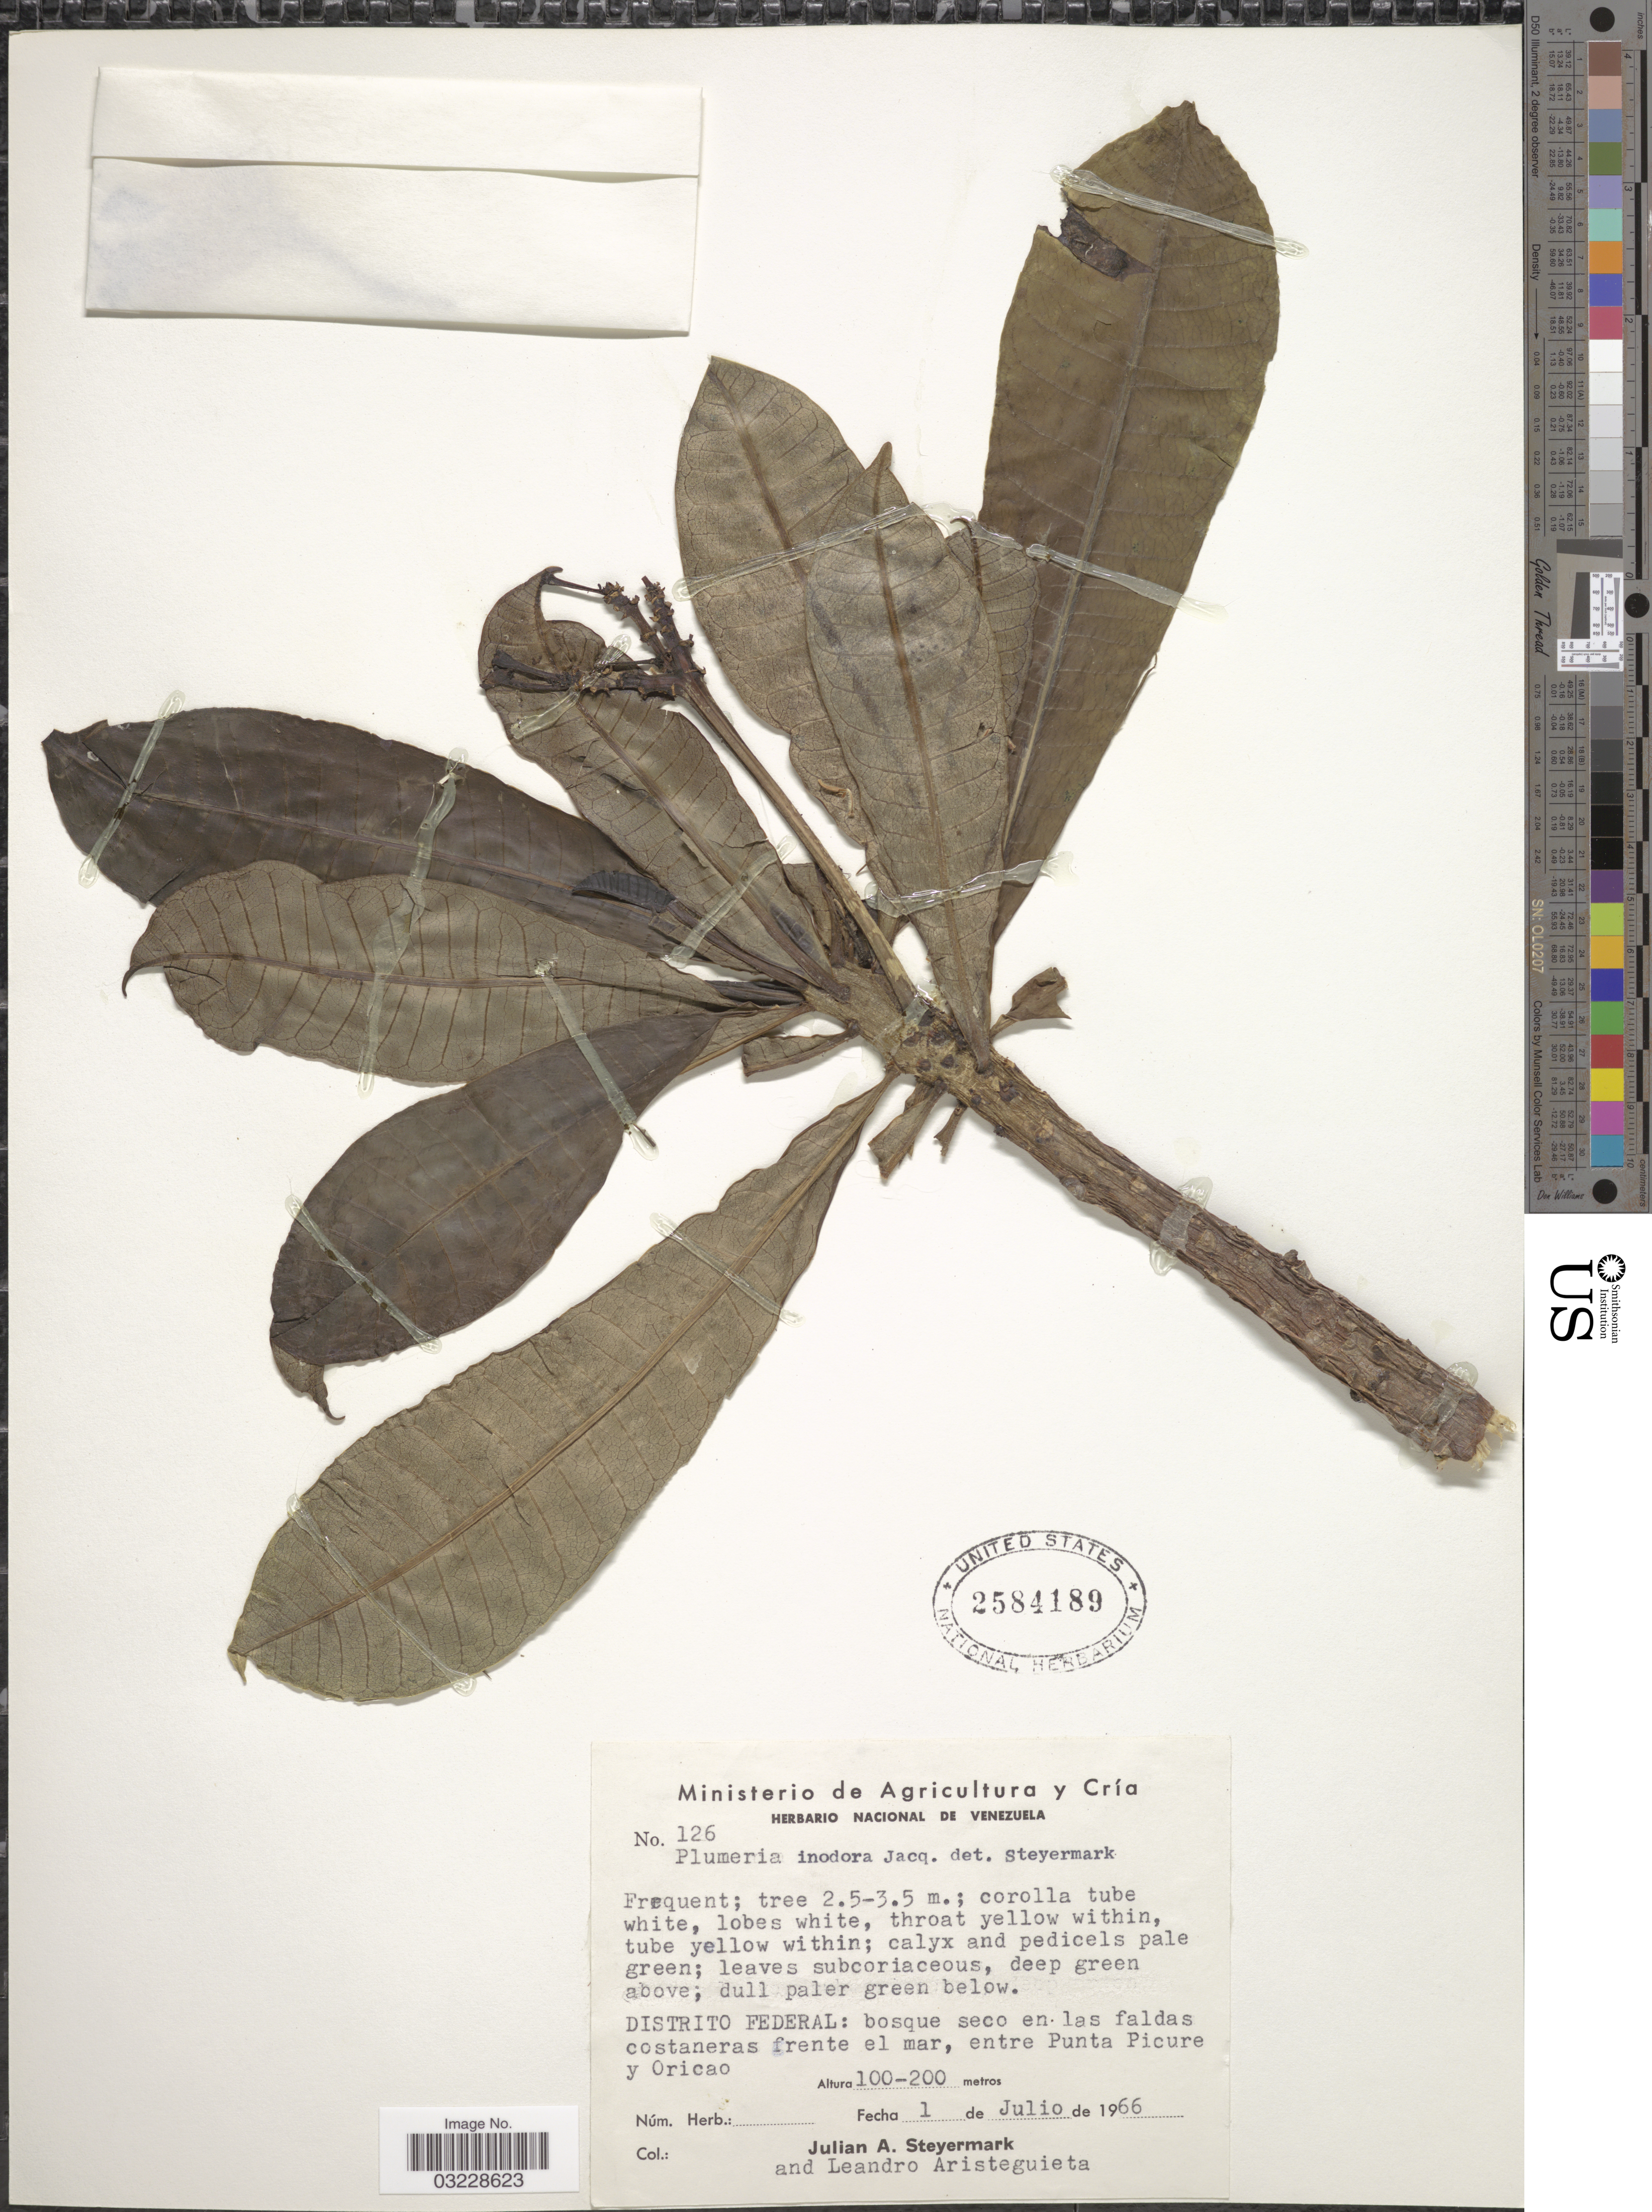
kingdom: Plantae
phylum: Tracheophyta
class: Magnoliopsida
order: Gentianales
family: Apocynaceae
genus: Plumeria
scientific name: Plumeria inodora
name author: Jacq.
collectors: J. Steyermark & L. Aristeguieta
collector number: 126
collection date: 1966-07-01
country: Venezuela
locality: Distrito Federal: bosque seco en las faldas costaneras frente el mar, entre Punta Picure y Oricao.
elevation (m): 100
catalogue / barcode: US 2584189